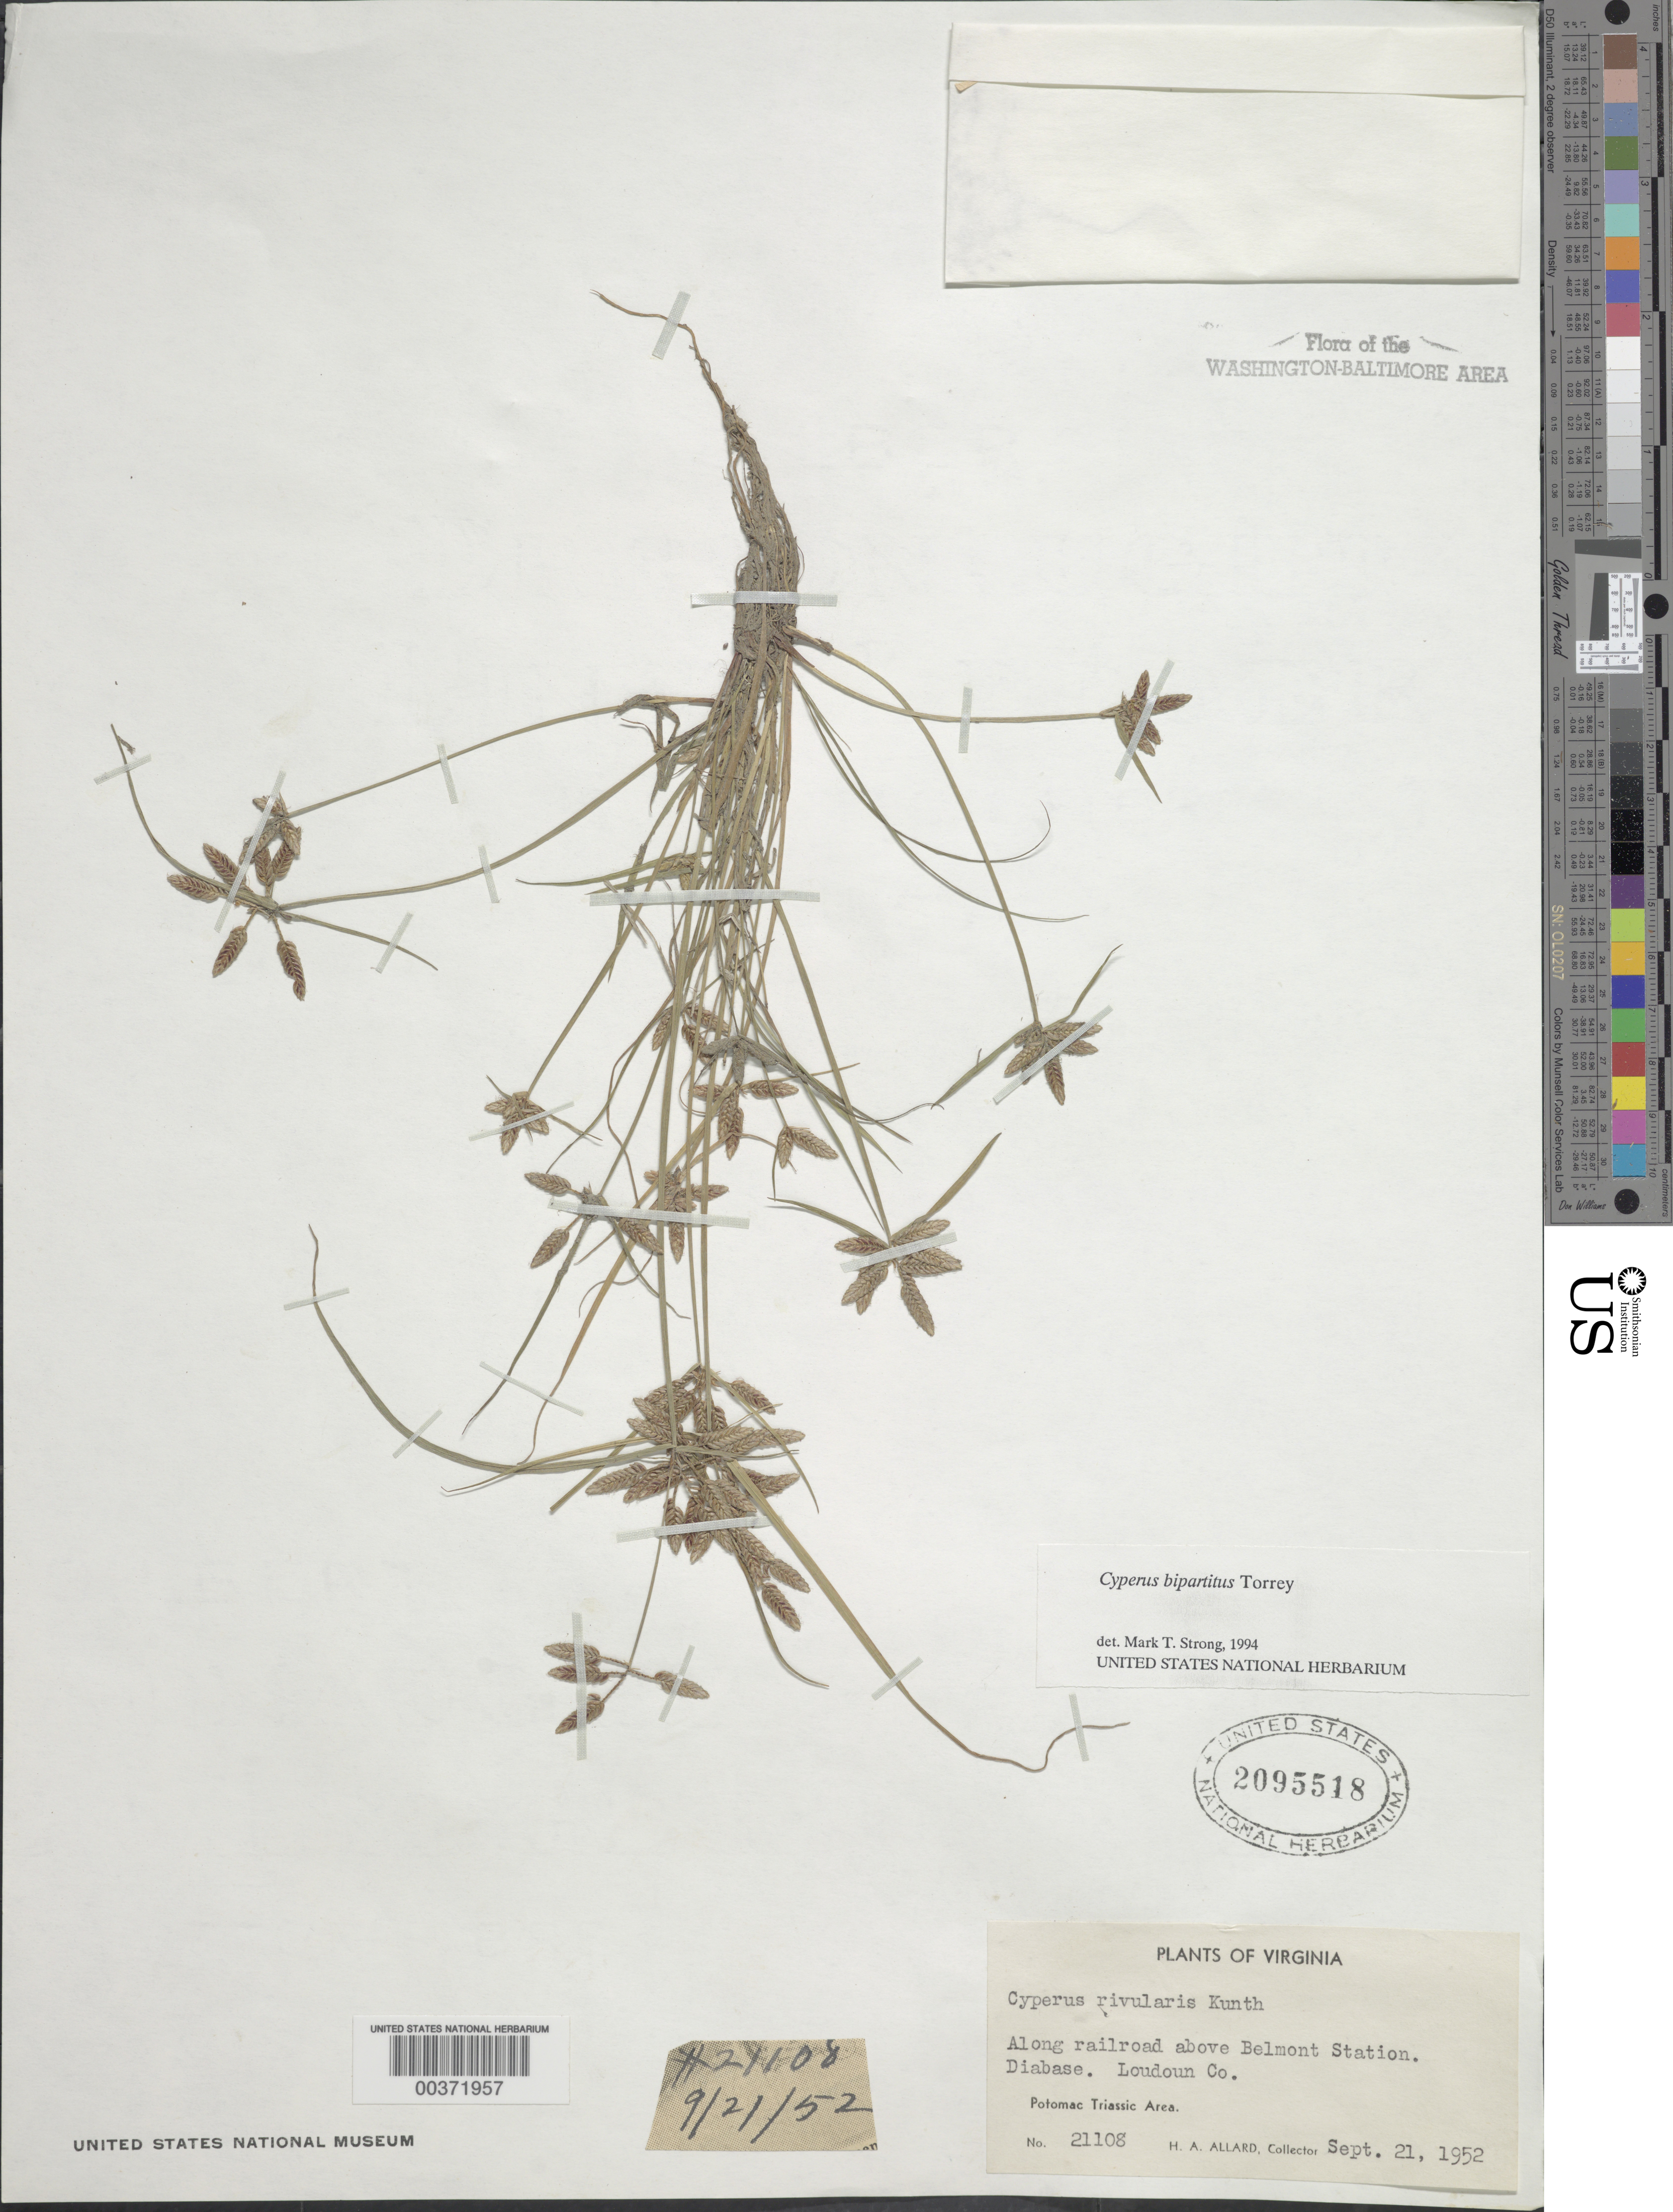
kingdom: Plantae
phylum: Tracheophyta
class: Liliopsida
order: Poales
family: Cyperaceae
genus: Cyperus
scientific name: Cyperus bipartitus Torr.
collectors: H. A. Allard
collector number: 21108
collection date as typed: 21 Sep 1952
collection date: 1952-09-21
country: United States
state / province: Virginia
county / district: Loudoun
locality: Above Belmont Station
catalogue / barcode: US 2095518